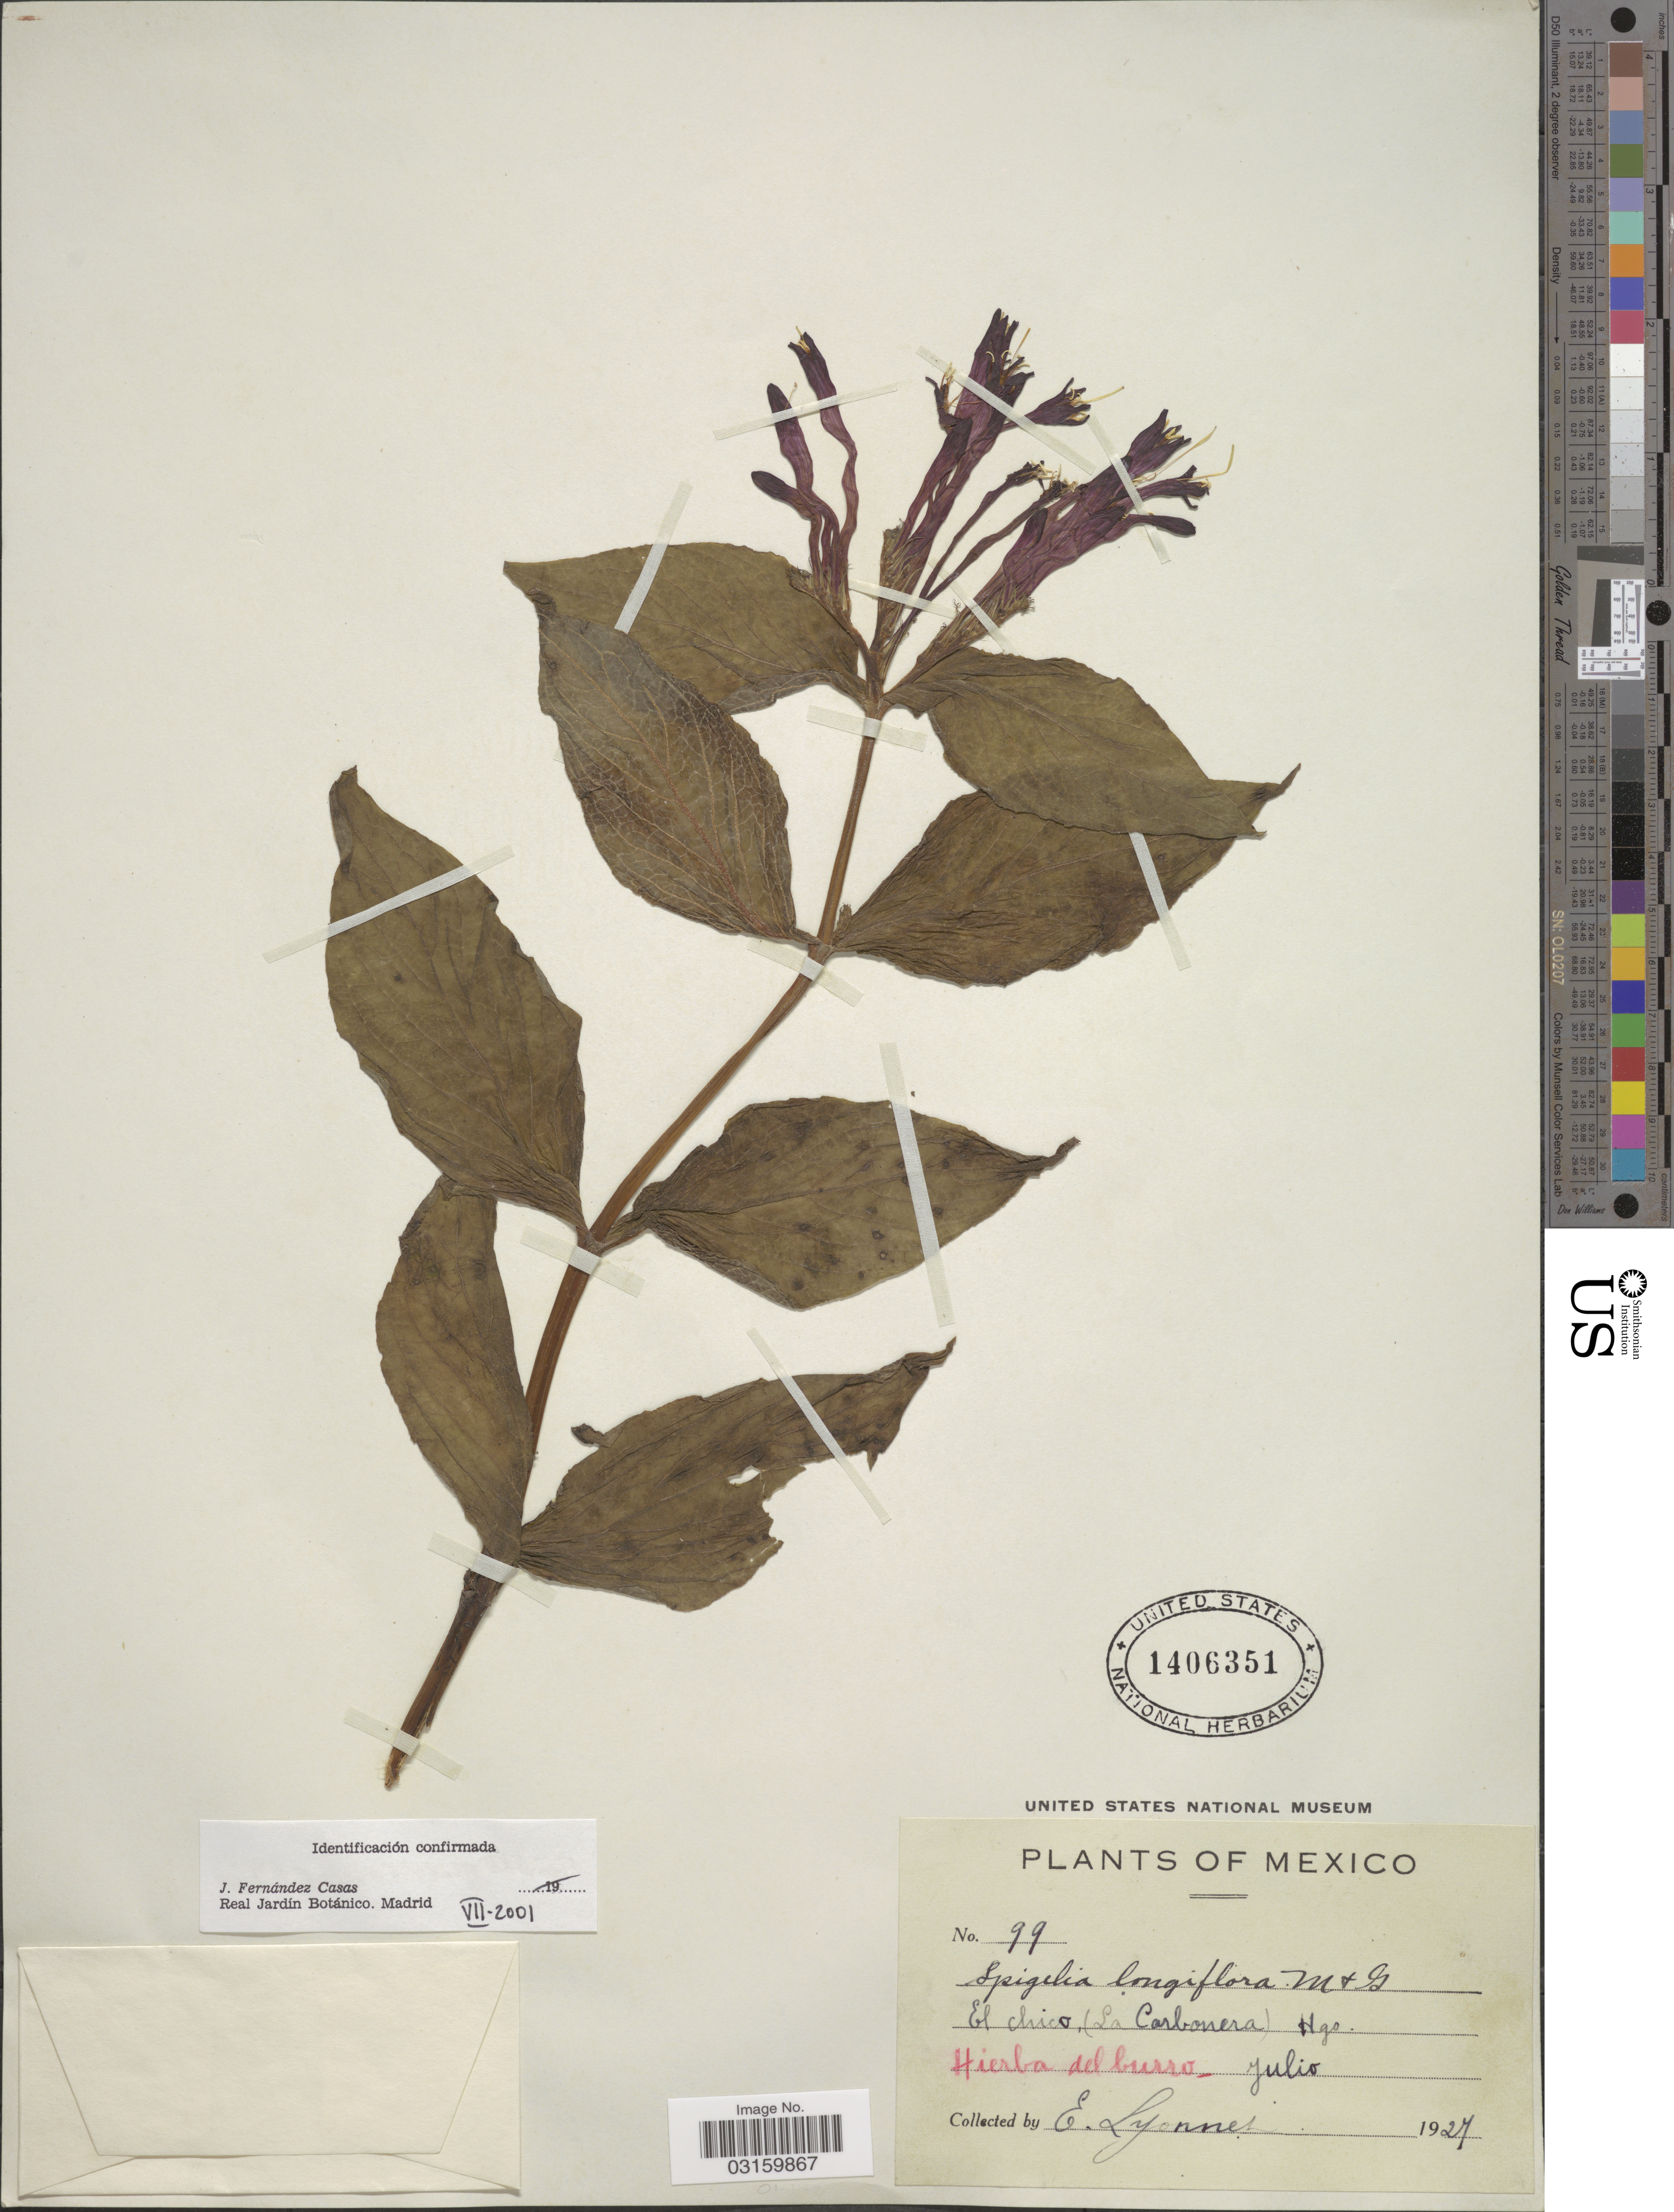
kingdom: Plantae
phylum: Tracheophyta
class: Magnoliopsida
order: Gentianales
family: Loganiaceae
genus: Spigelia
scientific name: Spigelia longiflora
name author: M. Martens & Galeotti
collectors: E. Lyonnet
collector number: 99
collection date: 1927-07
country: Mexico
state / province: Hidalgo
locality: El Chico, (La Carbonera), Hgo.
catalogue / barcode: US 1406351